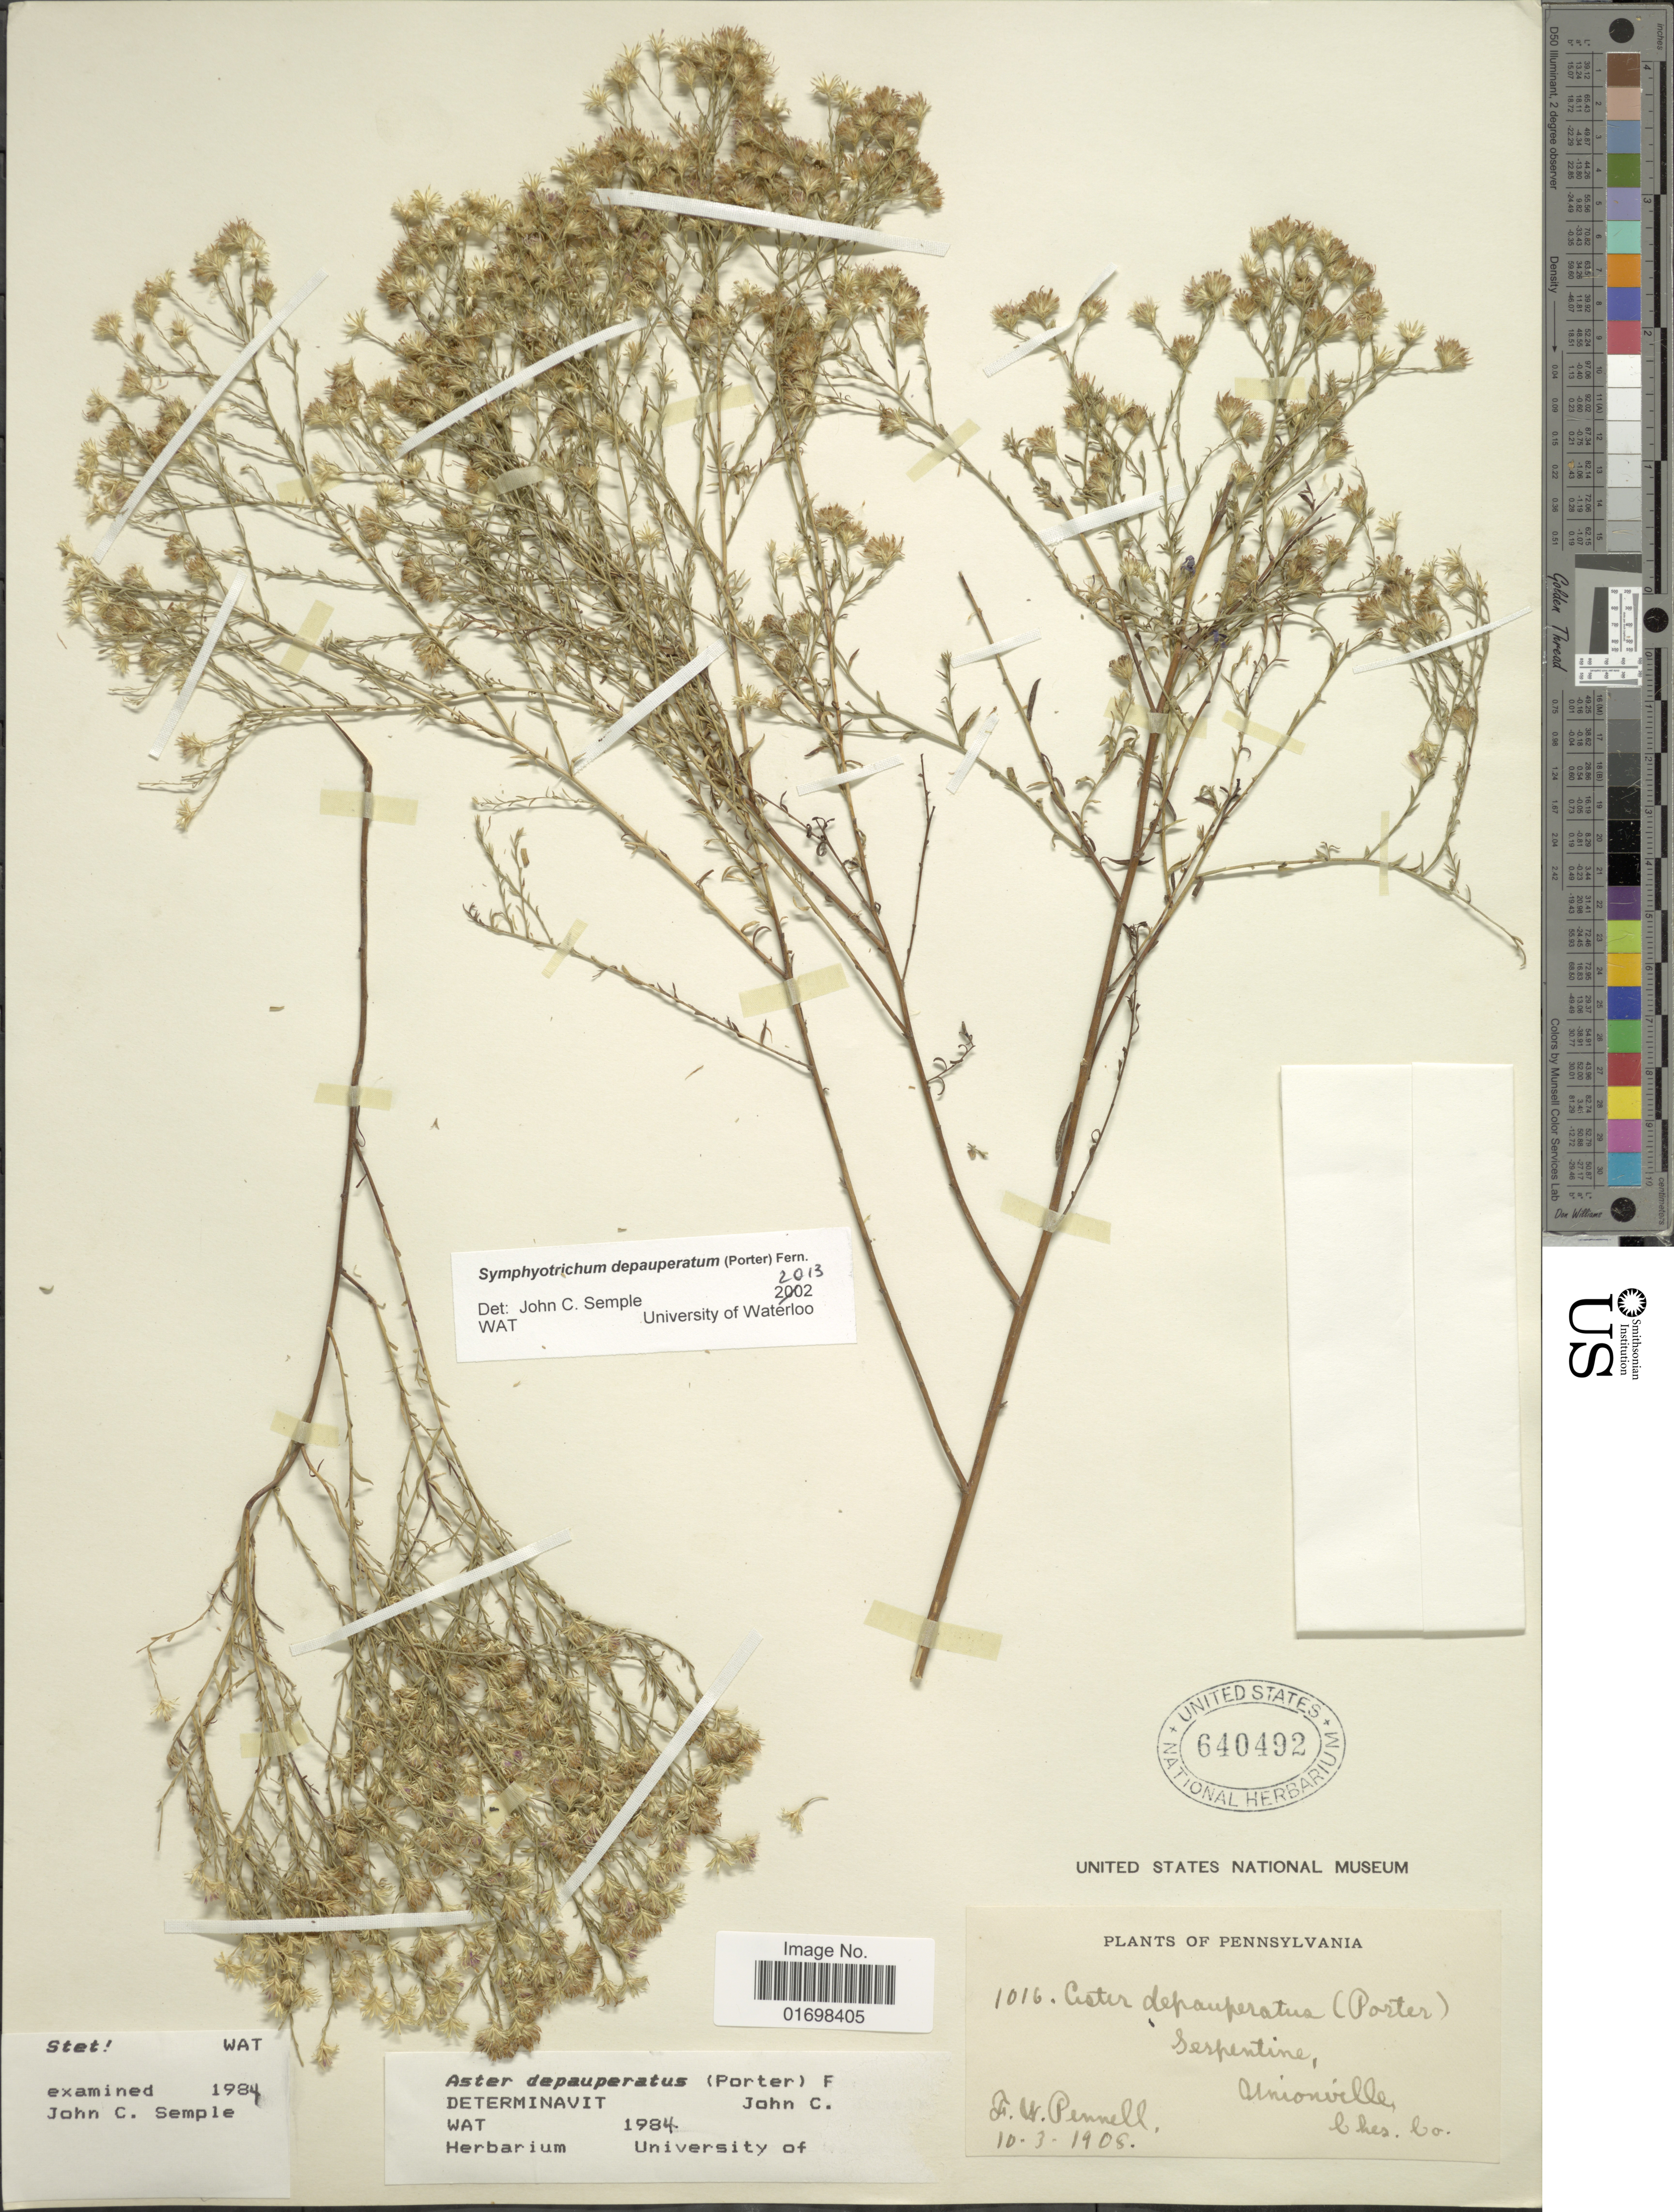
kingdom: Plantae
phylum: Tracheophyta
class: Magnoliopsida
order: Asterales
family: Asteraceae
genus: Symphyotrichum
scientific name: Symphyotrichum depauperatum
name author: (Fernald) G.L. Nesom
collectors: F. W. Pennell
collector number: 1016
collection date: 1908-03-10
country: United States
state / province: Pennsylvania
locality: Serpentine, Unionville Ches, Co.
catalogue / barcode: US 640492